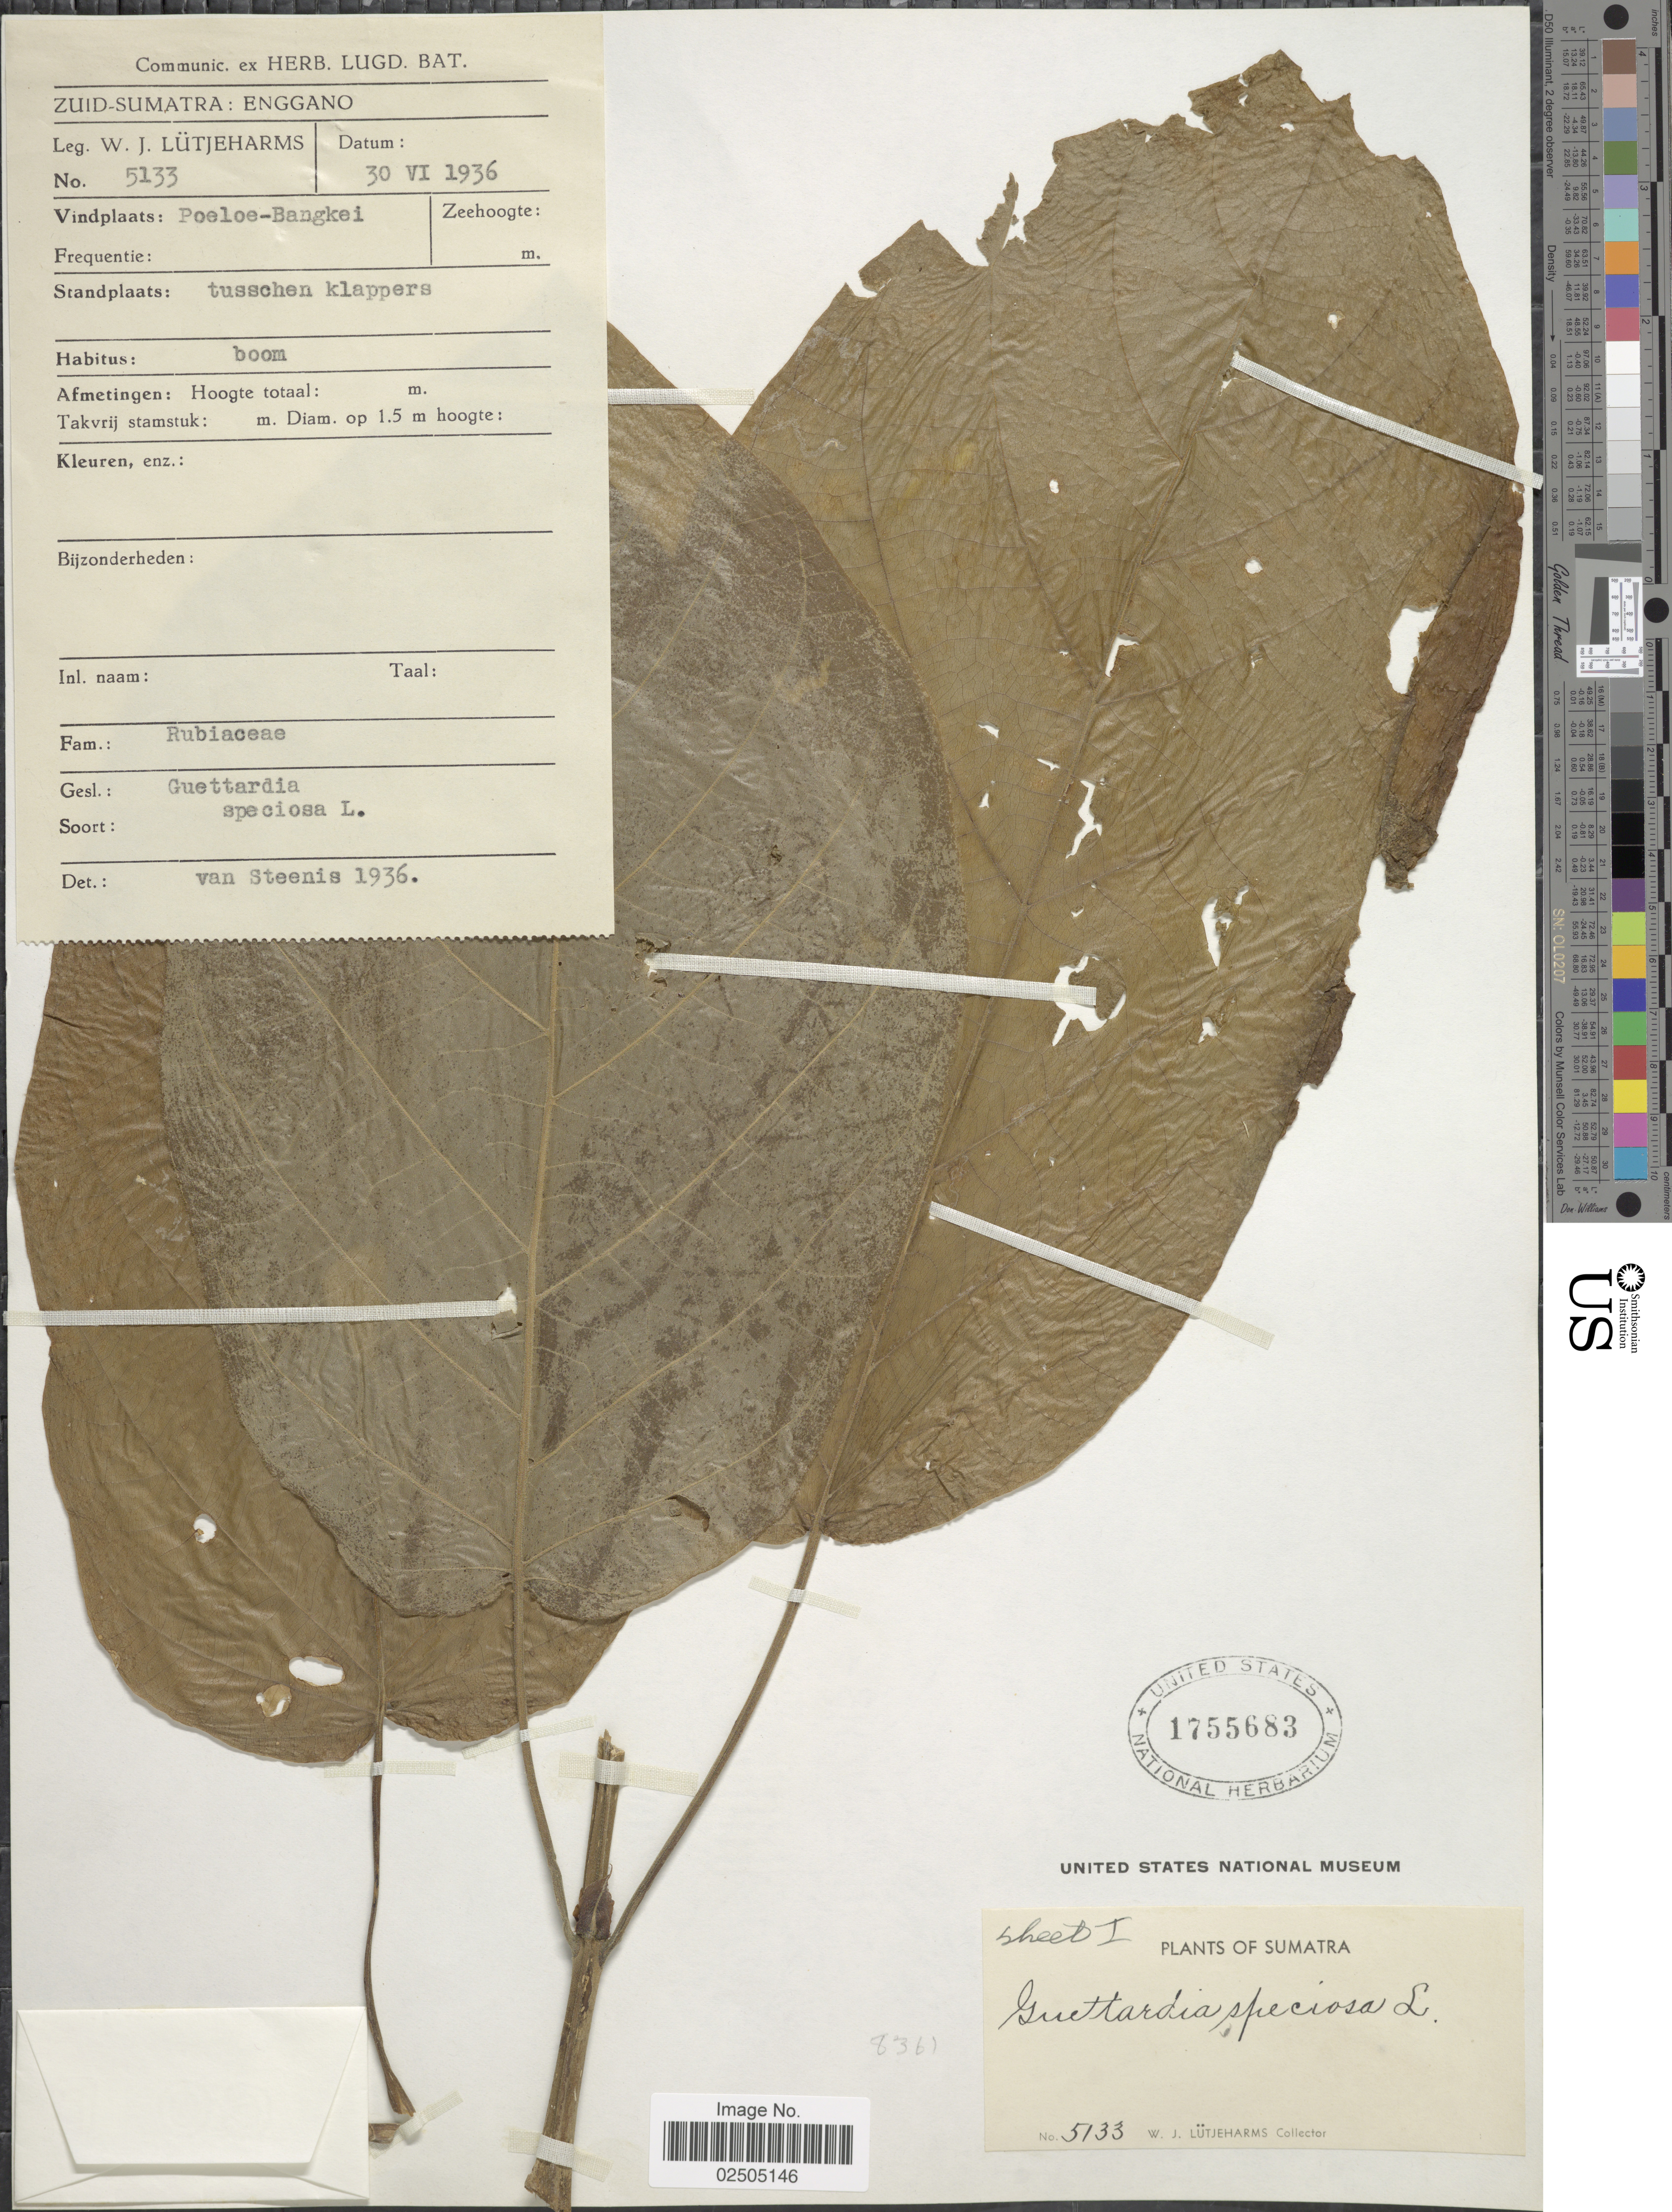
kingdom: Plantae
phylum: Tracheophyta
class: Magnoliopsida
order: Gentianales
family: Rubiaceae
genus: Guettarda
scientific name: Guettarda speciosa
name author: L.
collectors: W. Lütjeharms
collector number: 5133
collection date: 1936-06-30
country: Indonesia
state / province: Sumatra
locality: Zuid-Sumatra: Enggano, Poeloe-Bangkei, tusschen klappers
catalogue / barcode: US 1755683